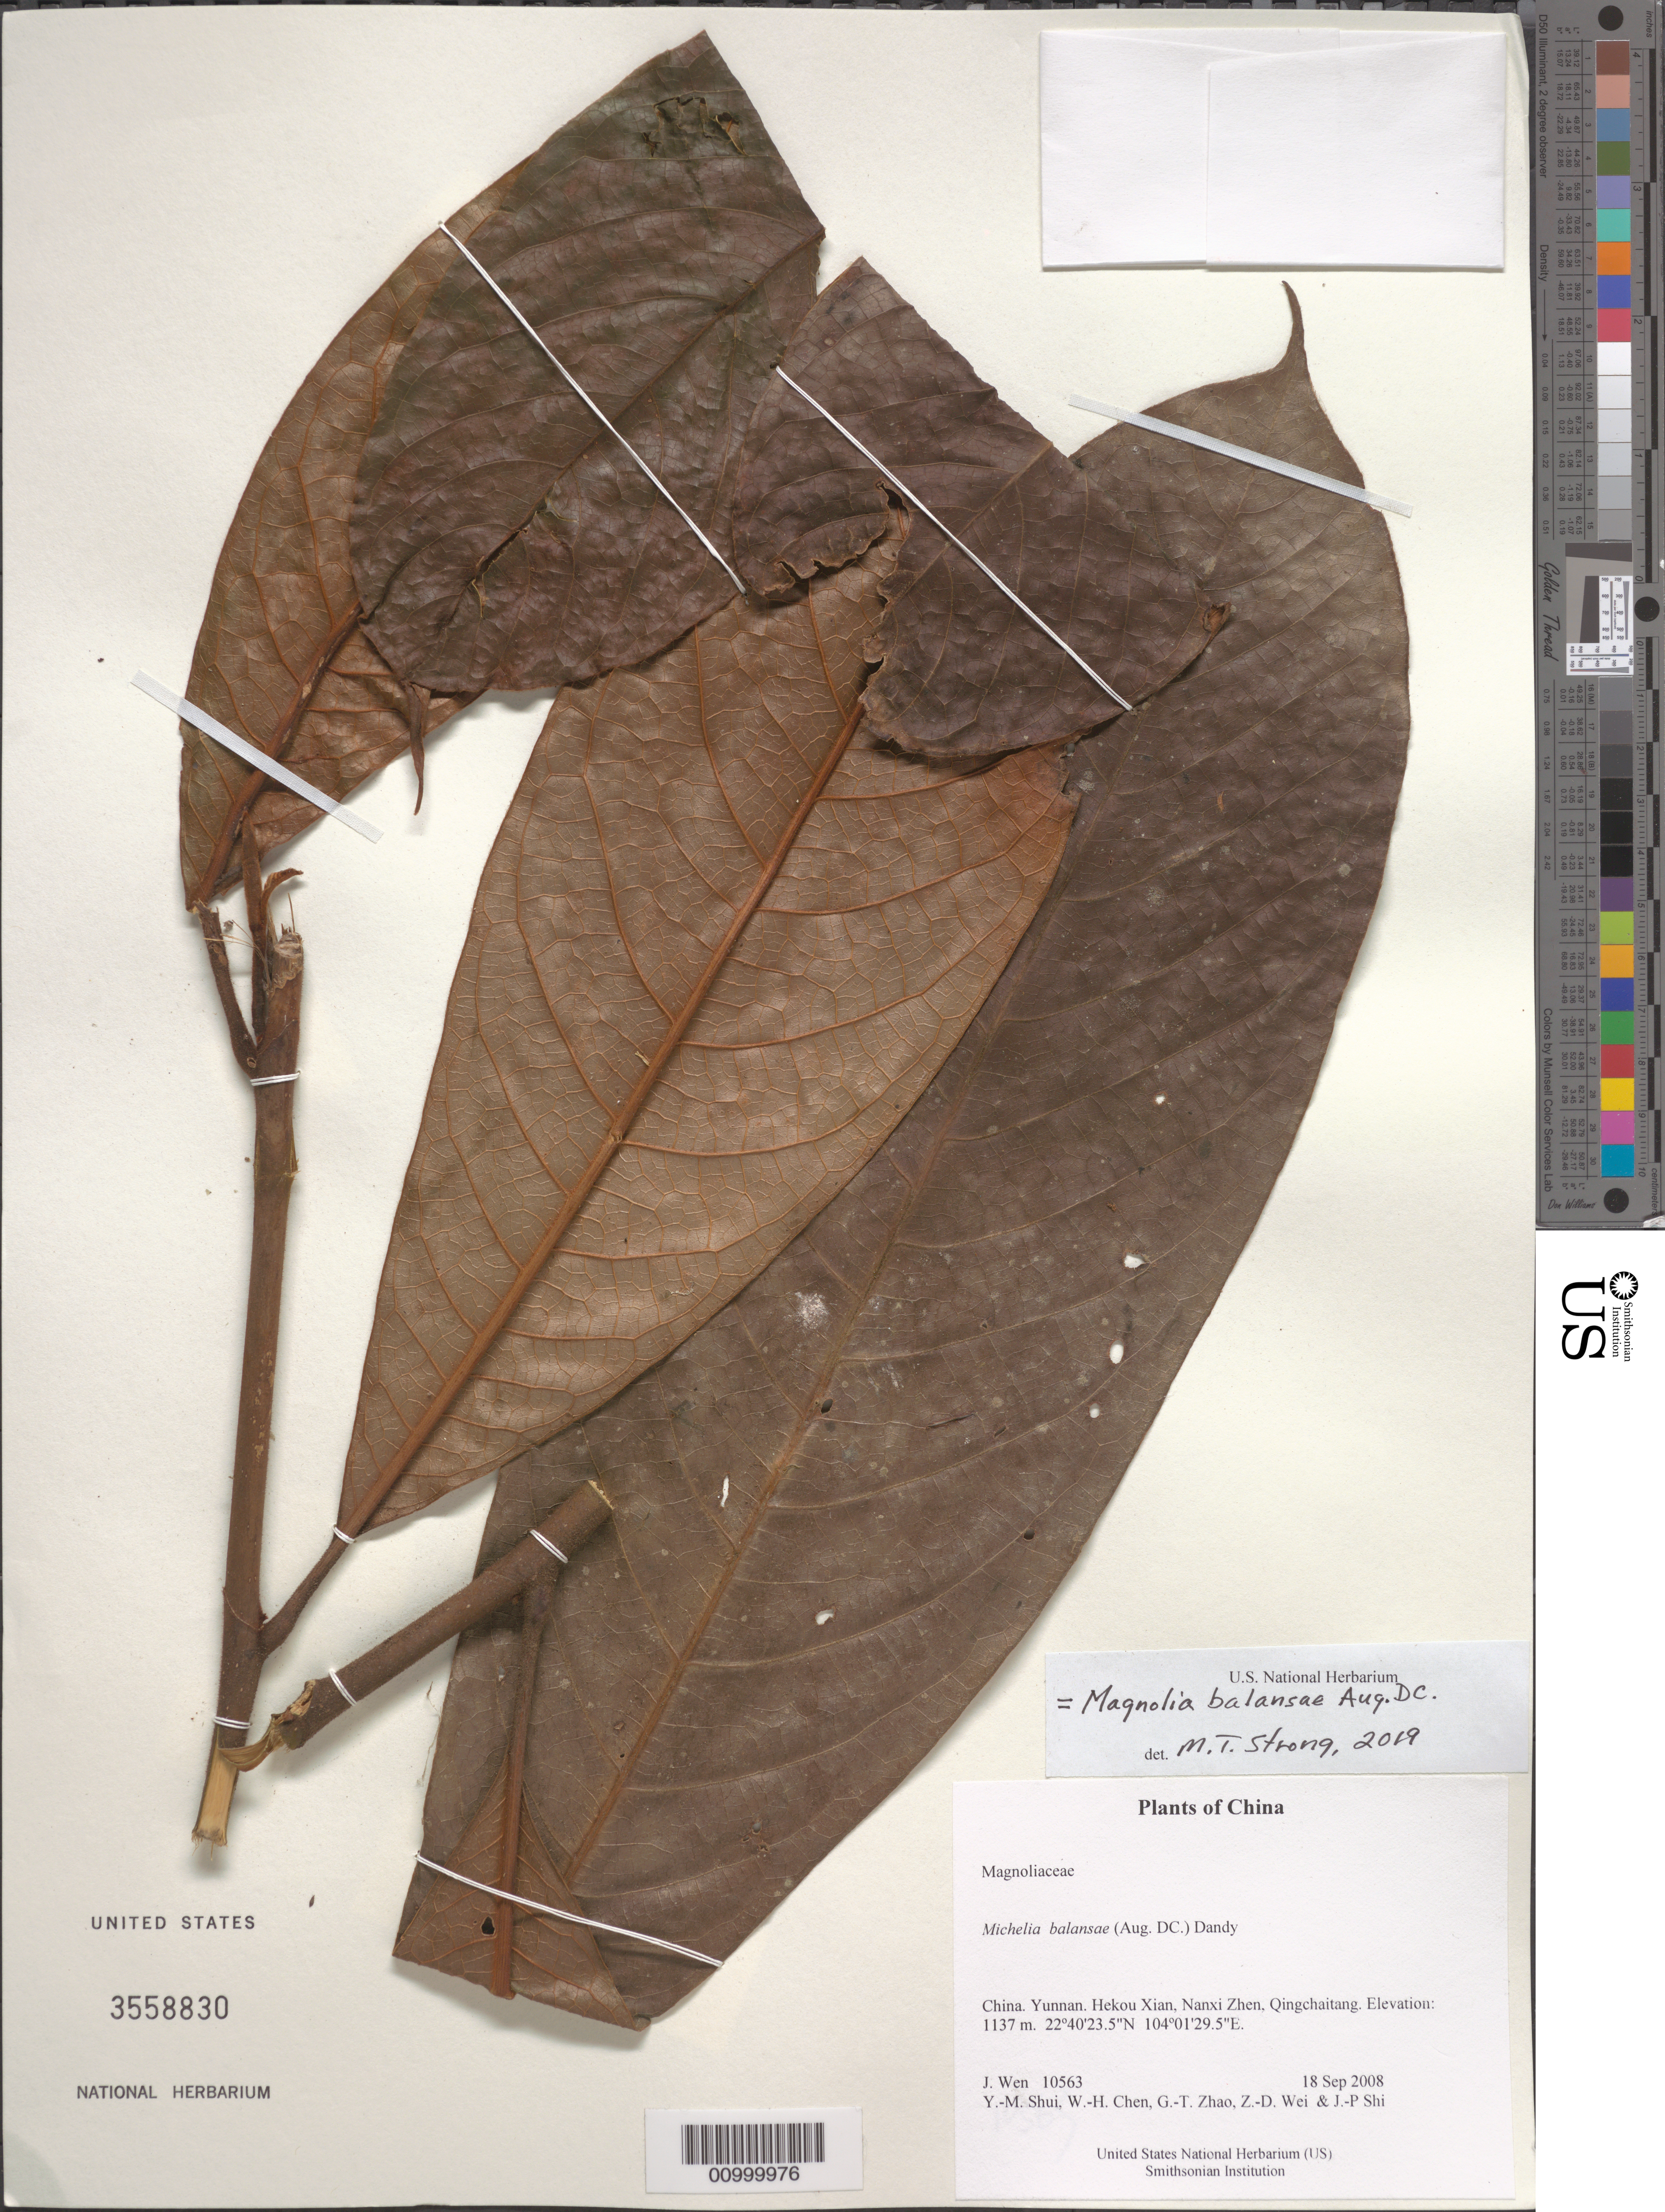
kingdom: Plantae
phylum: Tracheophyta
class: Magnoliopsida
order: Magnoliales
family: Magnoliaceae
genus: Magnolia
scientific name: Magnolia balansae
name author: Aug. DC.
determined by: Strong, Mark T., (BOT), Smithsonian Institution - National Museum of Natural History (UNITED STATES)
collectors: J. Wen, Y. Shui, W. Chen, G. Zhao, Z. Wei & J. Shi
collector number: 10563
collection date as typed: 18 Sep 2008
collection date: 2008-09-18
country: China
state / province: Yunnan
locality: Hekou Xian, Nanxi Zhen, Qingchaitang.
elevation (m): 1137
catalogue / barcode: US 3558830